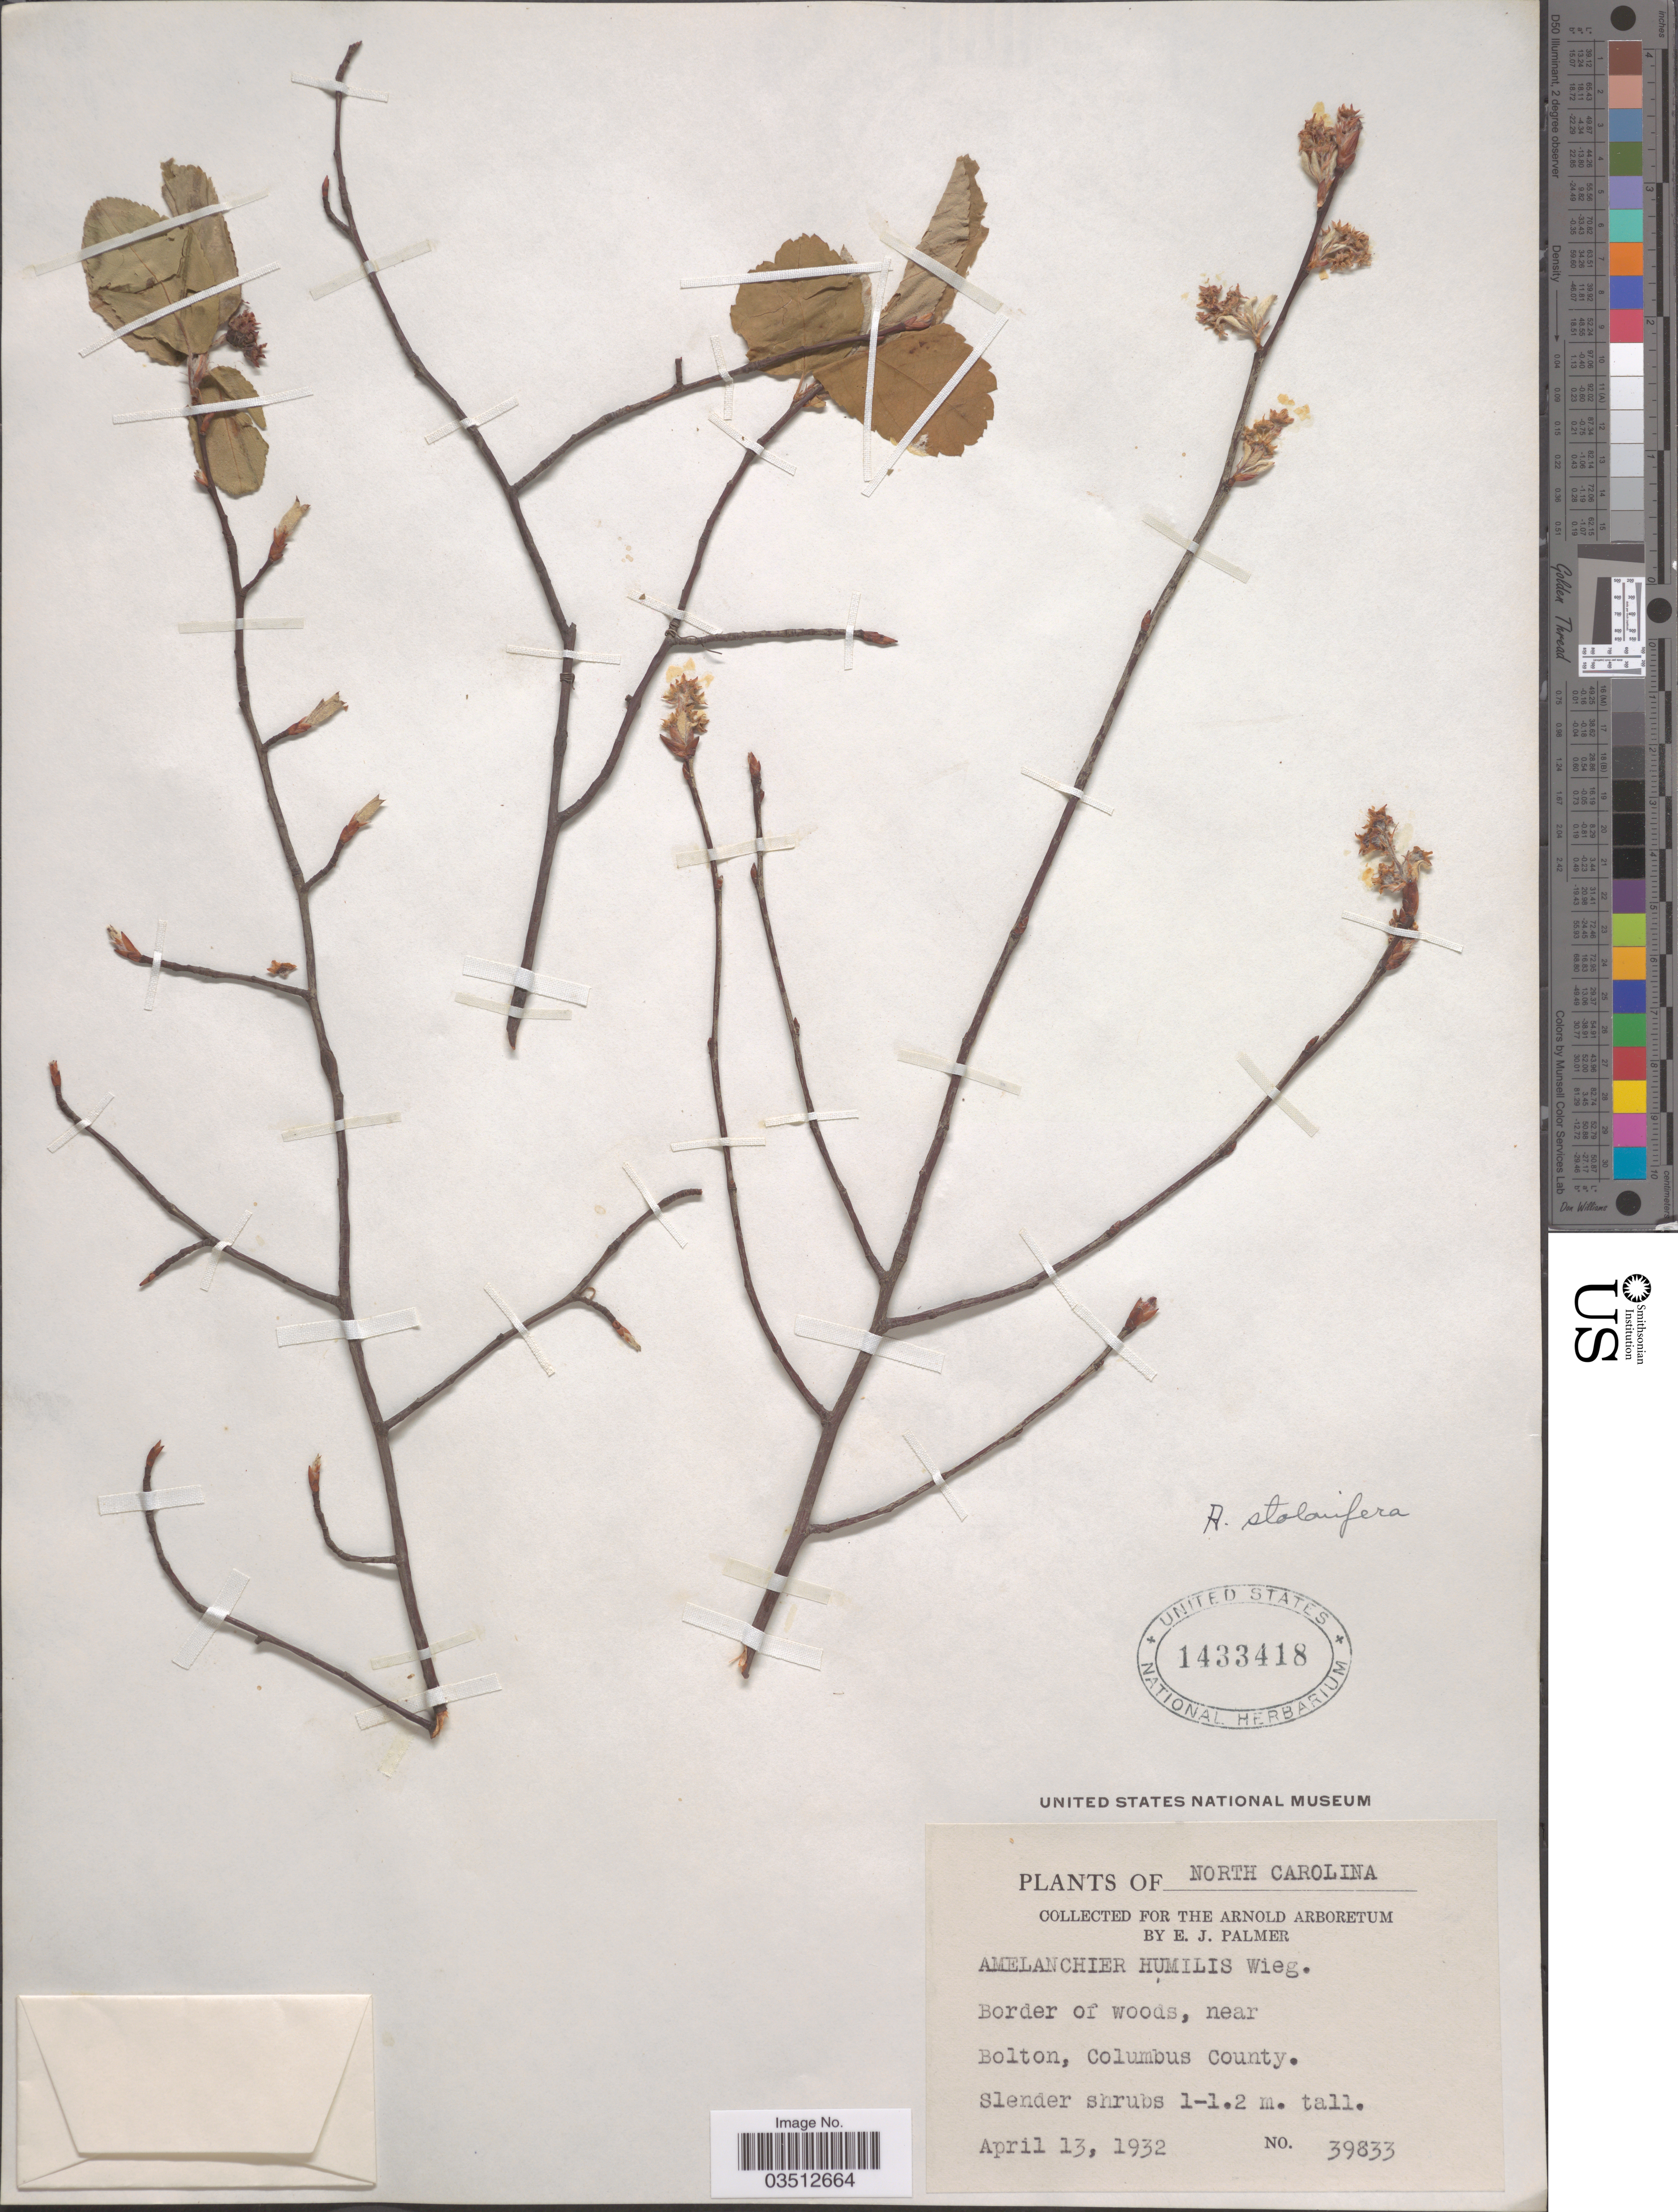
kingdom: Plantae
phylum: Tracheophyta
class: Magnoliopsida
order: Rosales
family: Rosaceae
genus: Amelanchier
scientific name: Amelanchier stolonifera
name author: Wiegand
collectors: E. J. Palmer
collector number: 39833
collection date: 1932-04-13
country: United States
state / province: North Carolina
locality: Border of woods, near Bolton, Columbus County.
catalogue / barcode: US 1433418